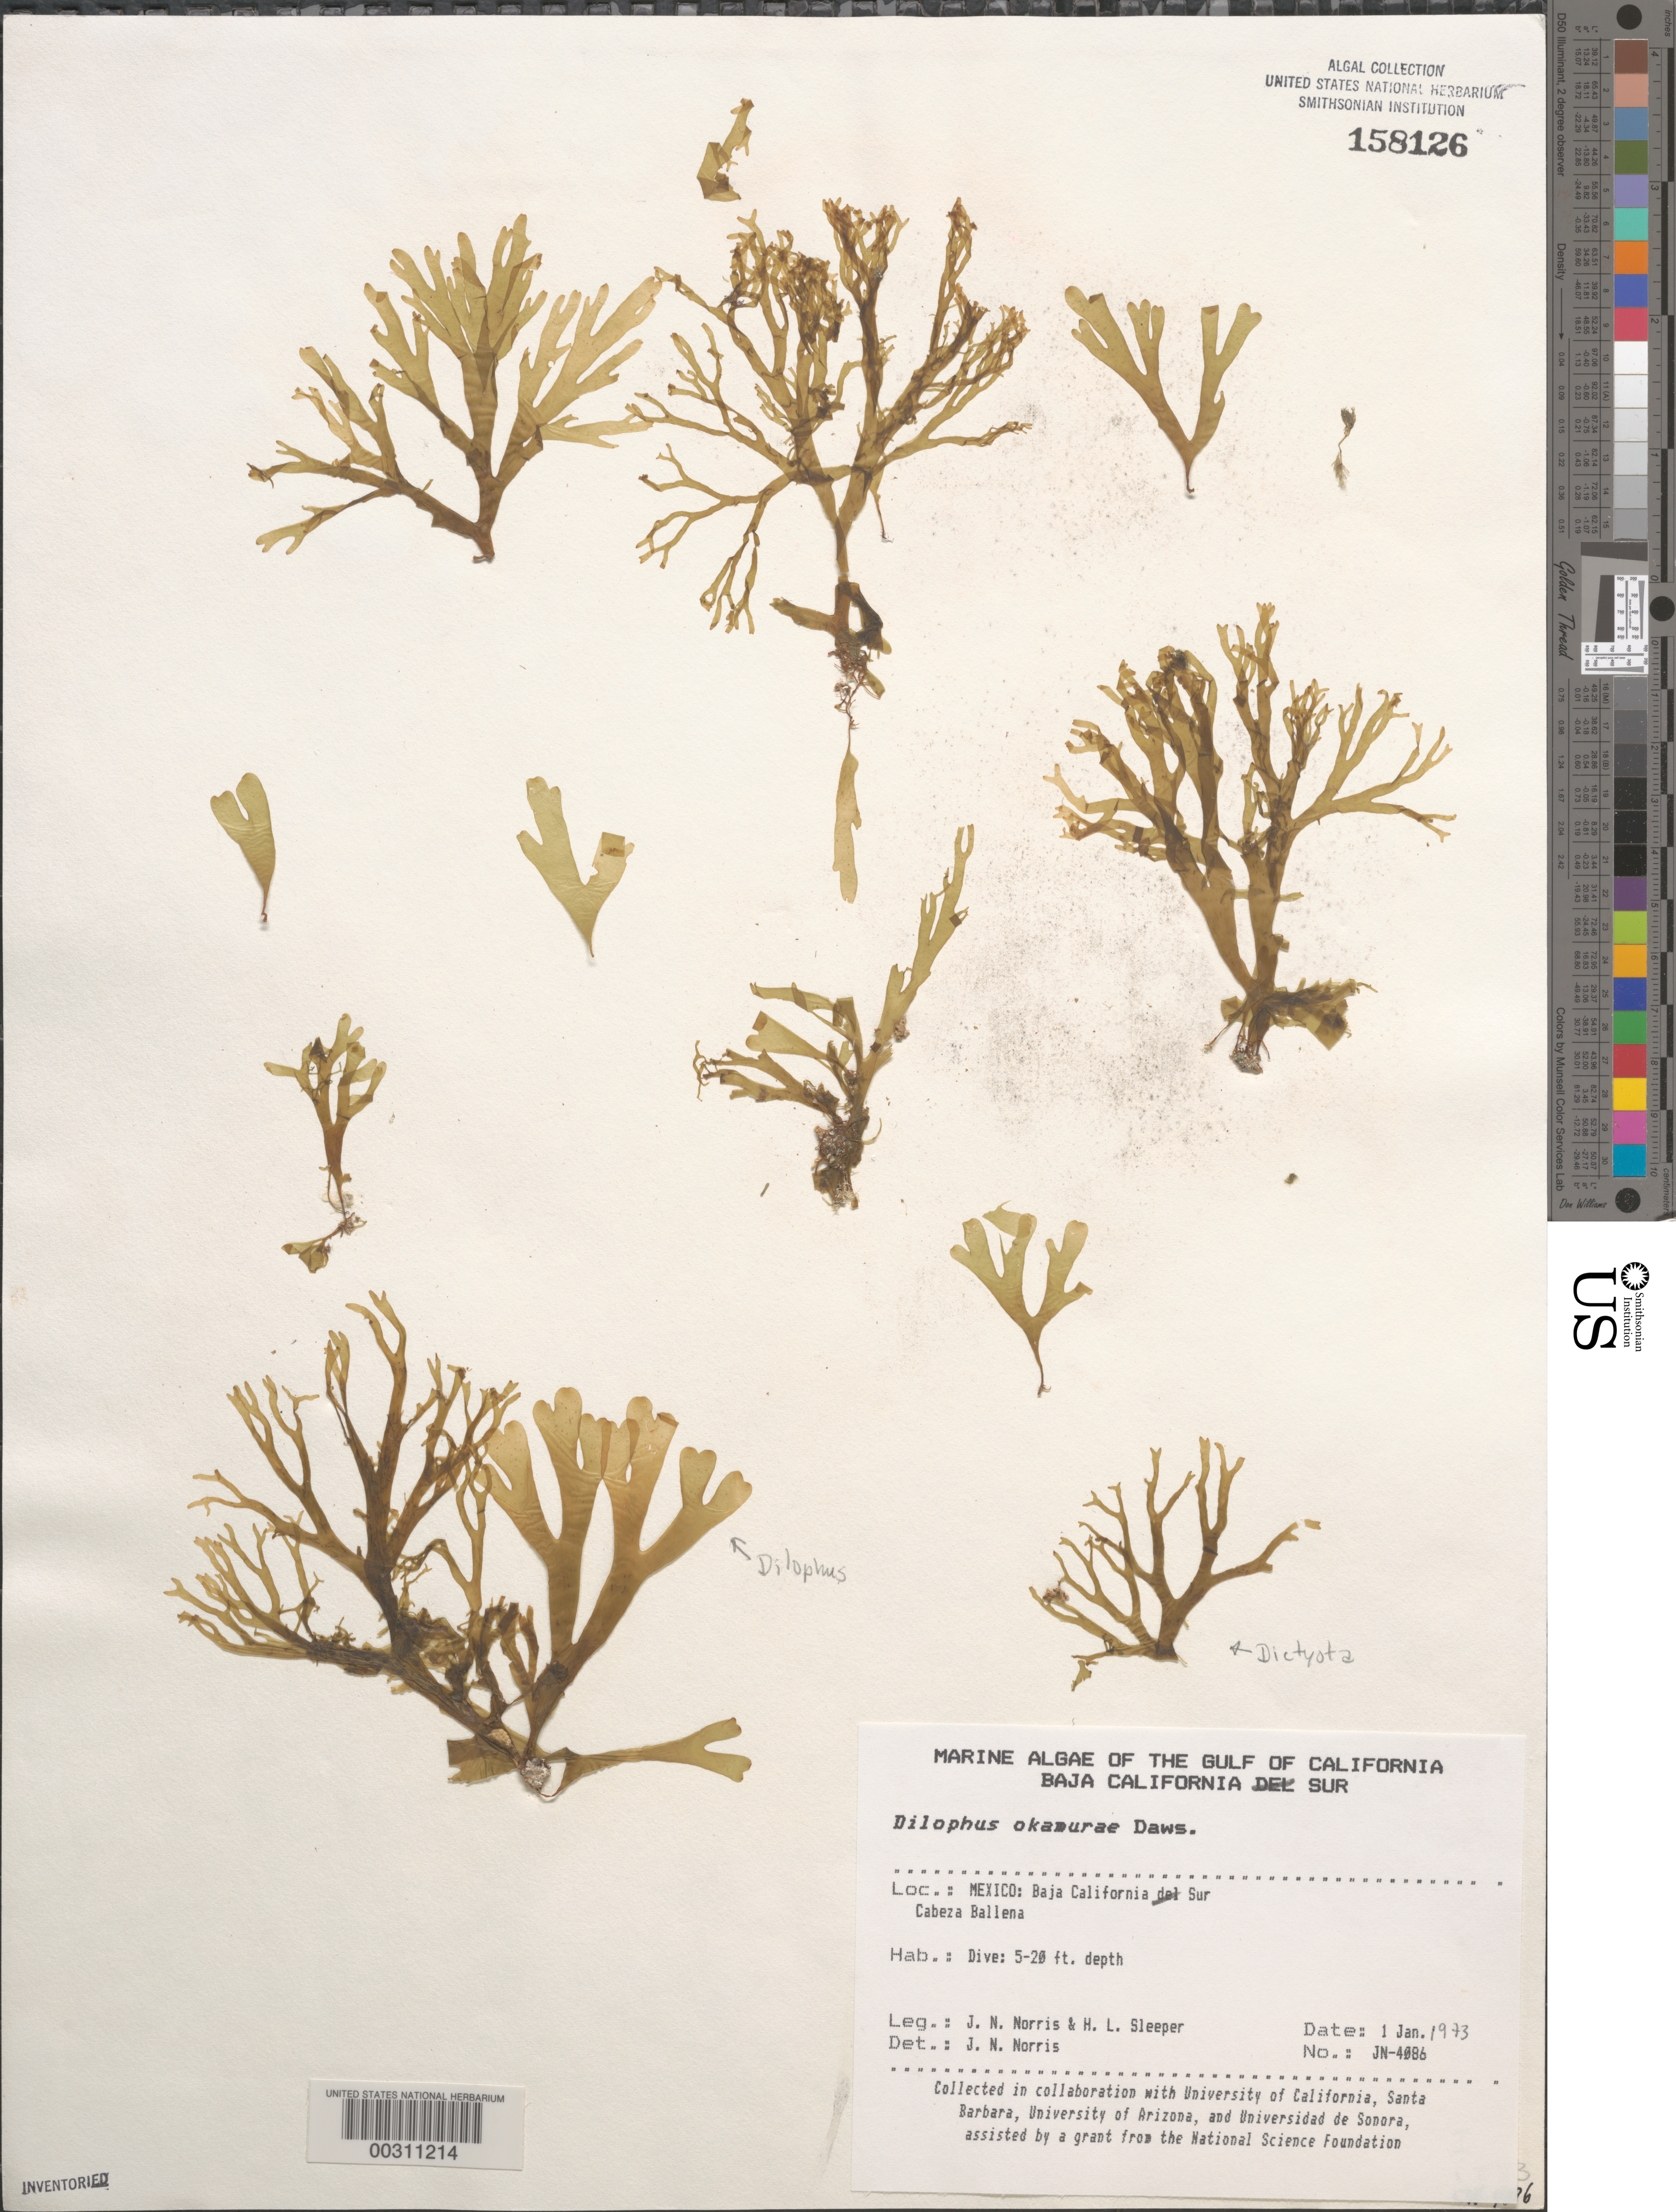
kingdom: Chromista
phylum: Ochrophyta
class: Phaeophyceae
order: Dictyotales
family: Dictyotaceae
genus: Rugulopteryx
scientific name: Rugulopteryx okamurae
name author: (E.Y. Dawson) I.K. Hwang et al.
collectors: J. N. Norris & H. Sleeper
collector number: JN-4086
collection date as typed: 01 Jan 1973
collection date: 1973-01-01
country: Mexico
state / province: Baja California Sur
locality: Cabeza Ballena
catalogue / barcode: US 158126